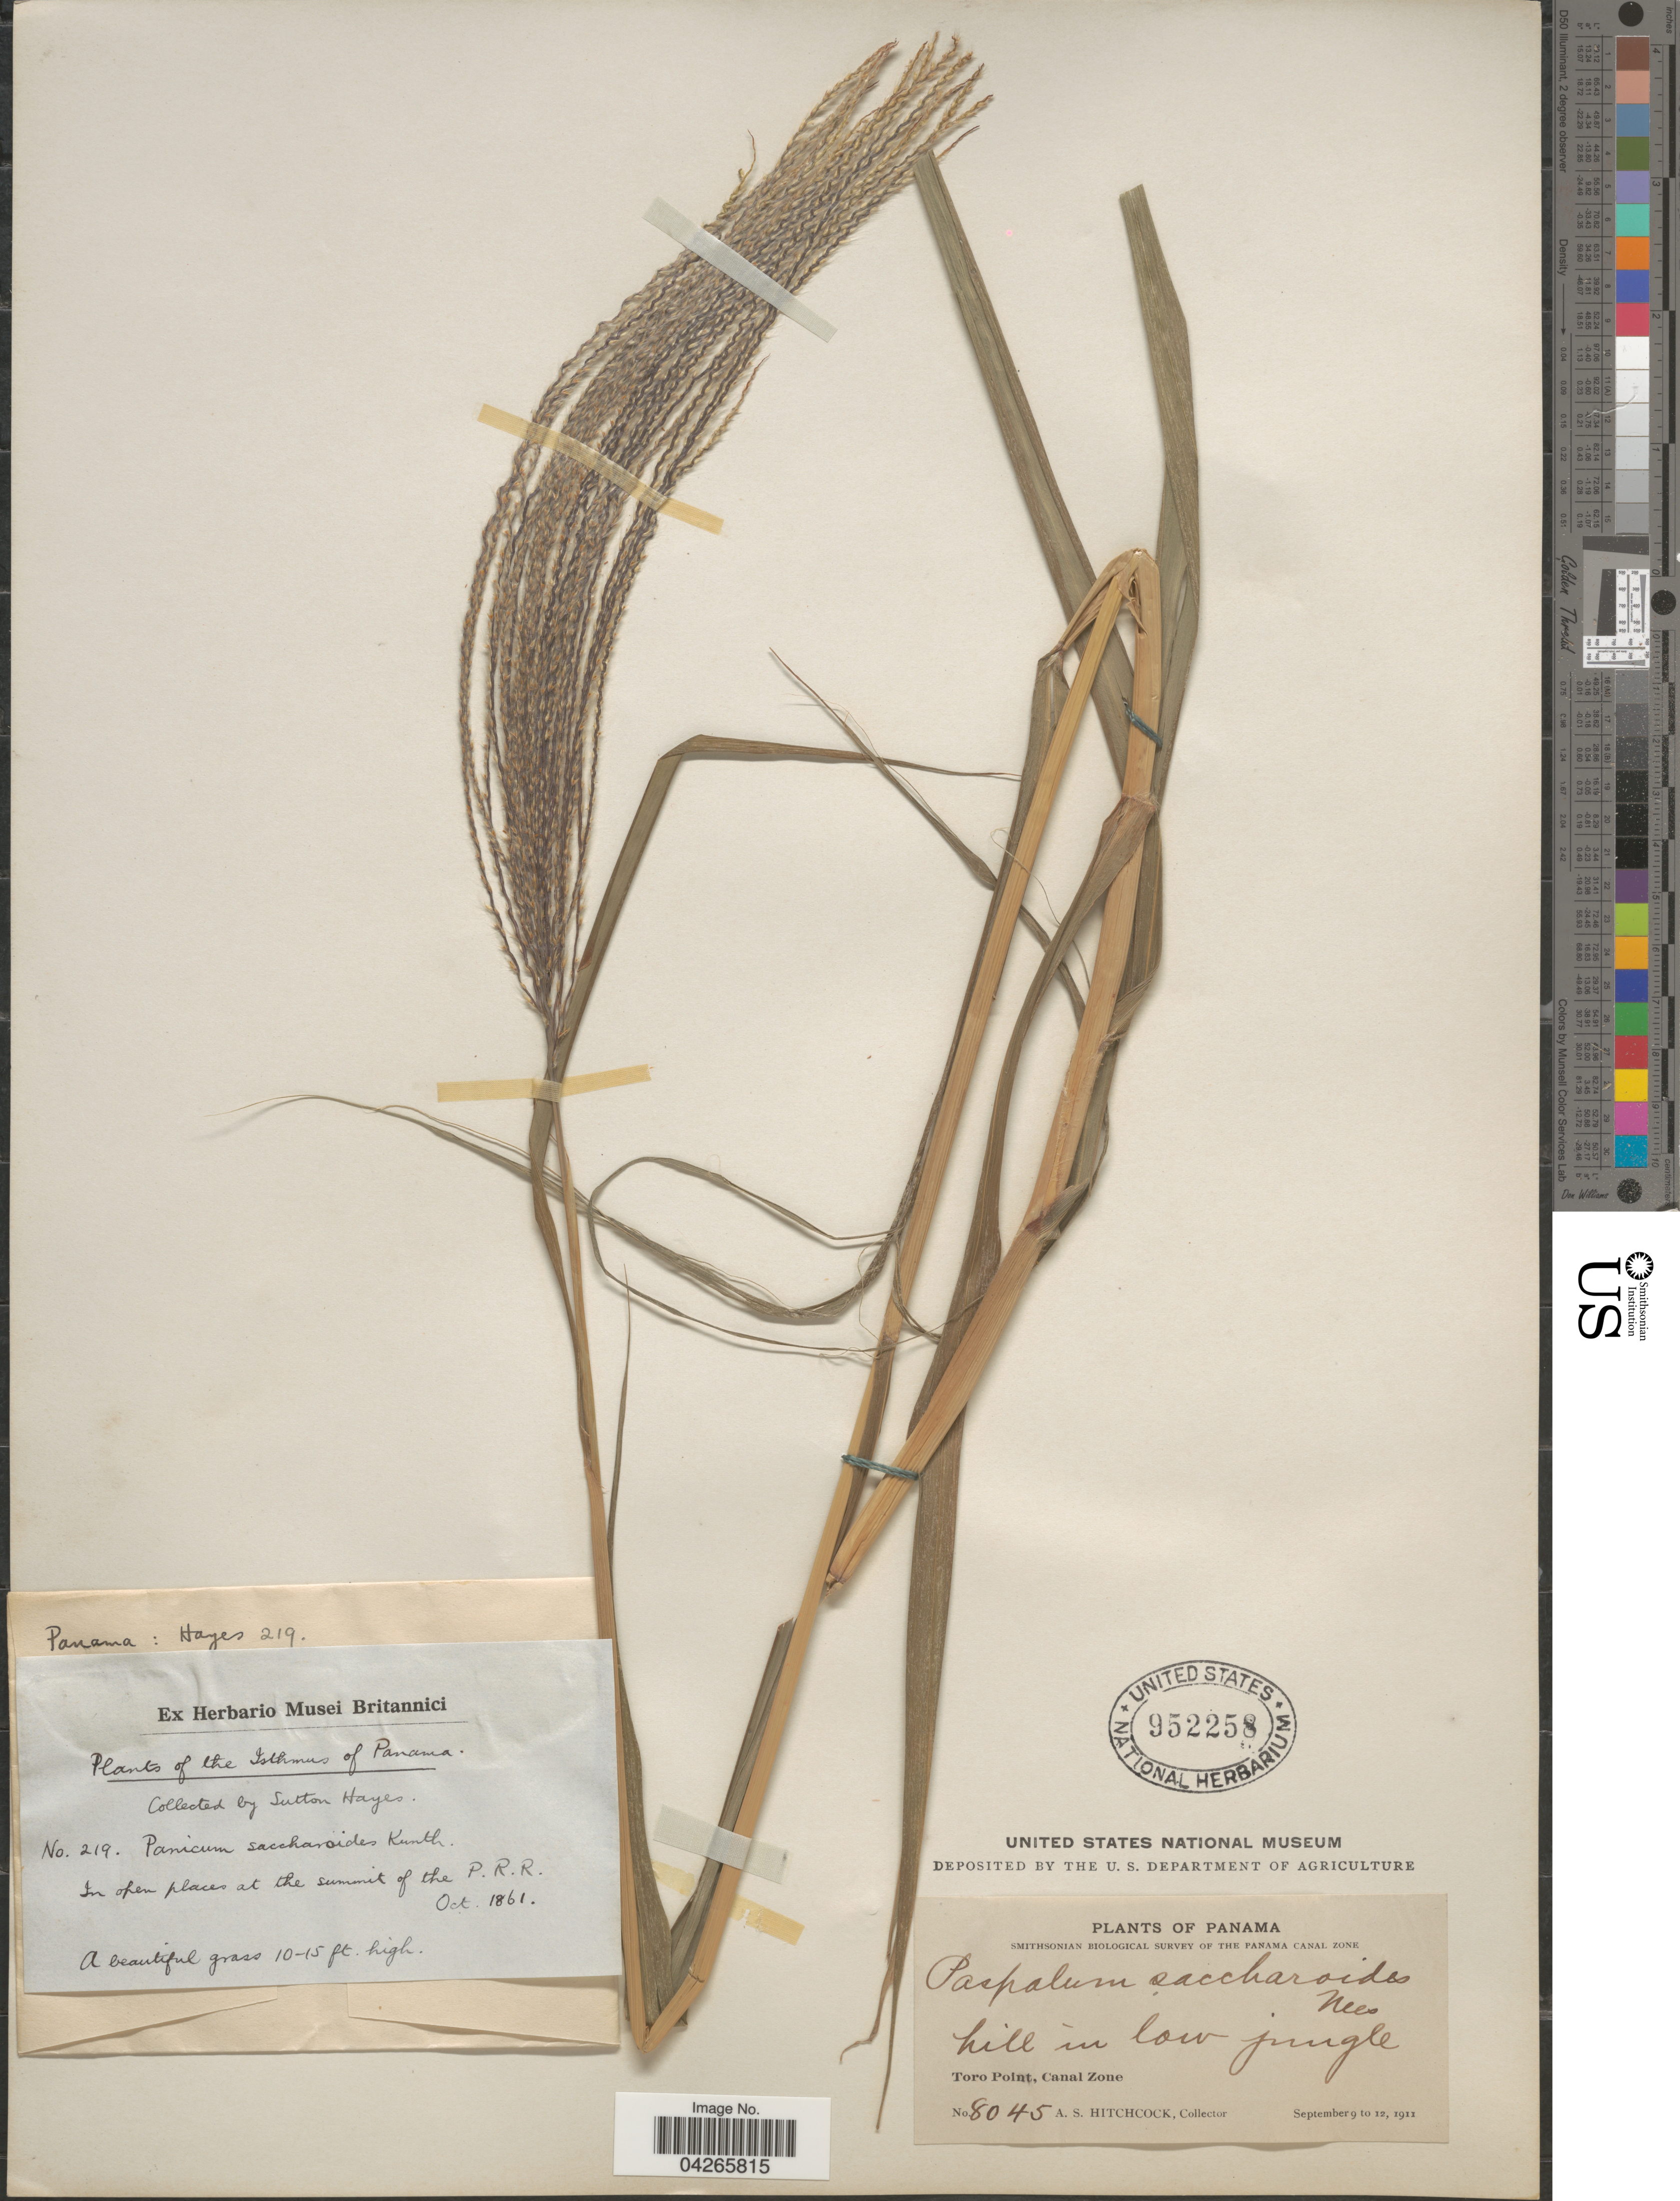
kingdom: Plantae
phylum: Tracheophyta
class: Liliopsida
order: Poales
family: Poaceae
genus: Paspalum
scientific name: Paspalum saccharoides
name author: Nees ex Trin.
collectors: S. Hayes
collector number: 219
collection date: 1861-10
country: Panama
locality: The Isthmus of Panama. At the summit of the P.R.R.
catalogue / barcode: US 952258